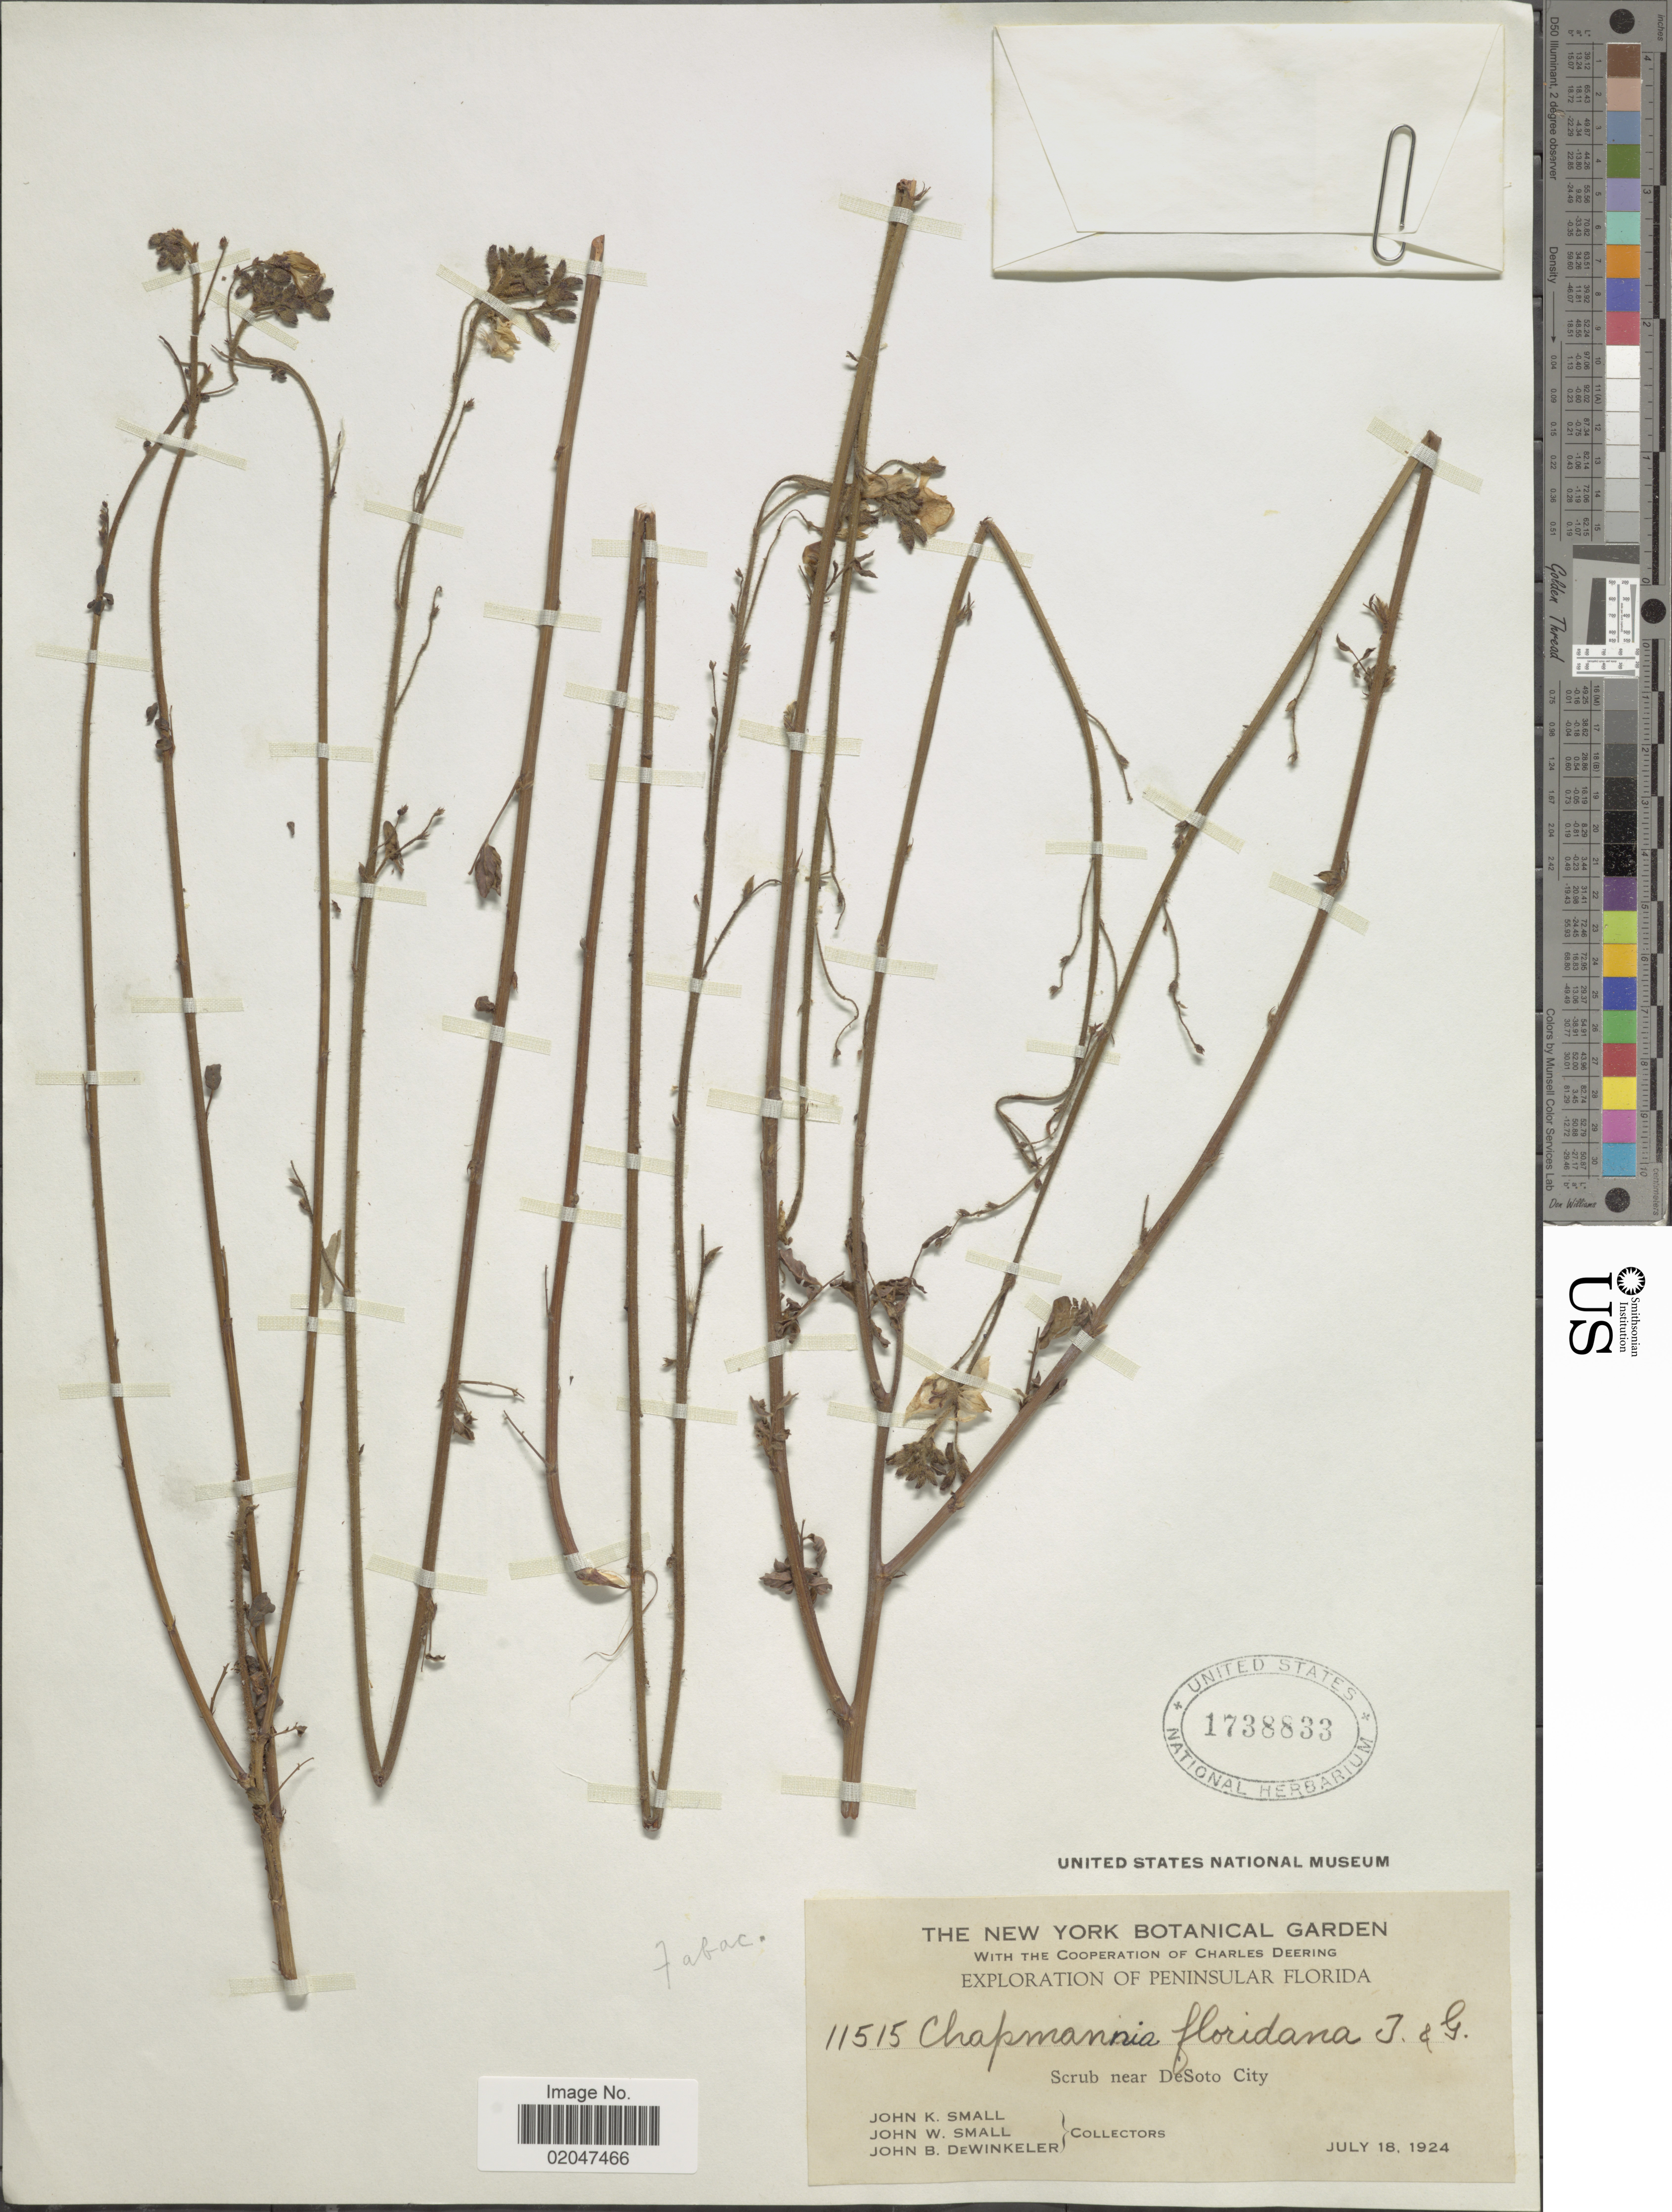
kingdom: Plantae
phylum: Tracheophyta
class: Magnoliopsida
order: Fabales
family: Fabaceae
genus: Chapmannia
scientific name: Chapmannia floridana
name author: Torr. & A. Gray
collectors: J. K. Small, J. Small & J. B. Dewinkeler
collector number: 11515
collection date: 1924-07-18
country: United States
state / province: Florida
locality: Peninsular Florida. Scrub near DeSoto City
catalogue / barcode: US 1738833